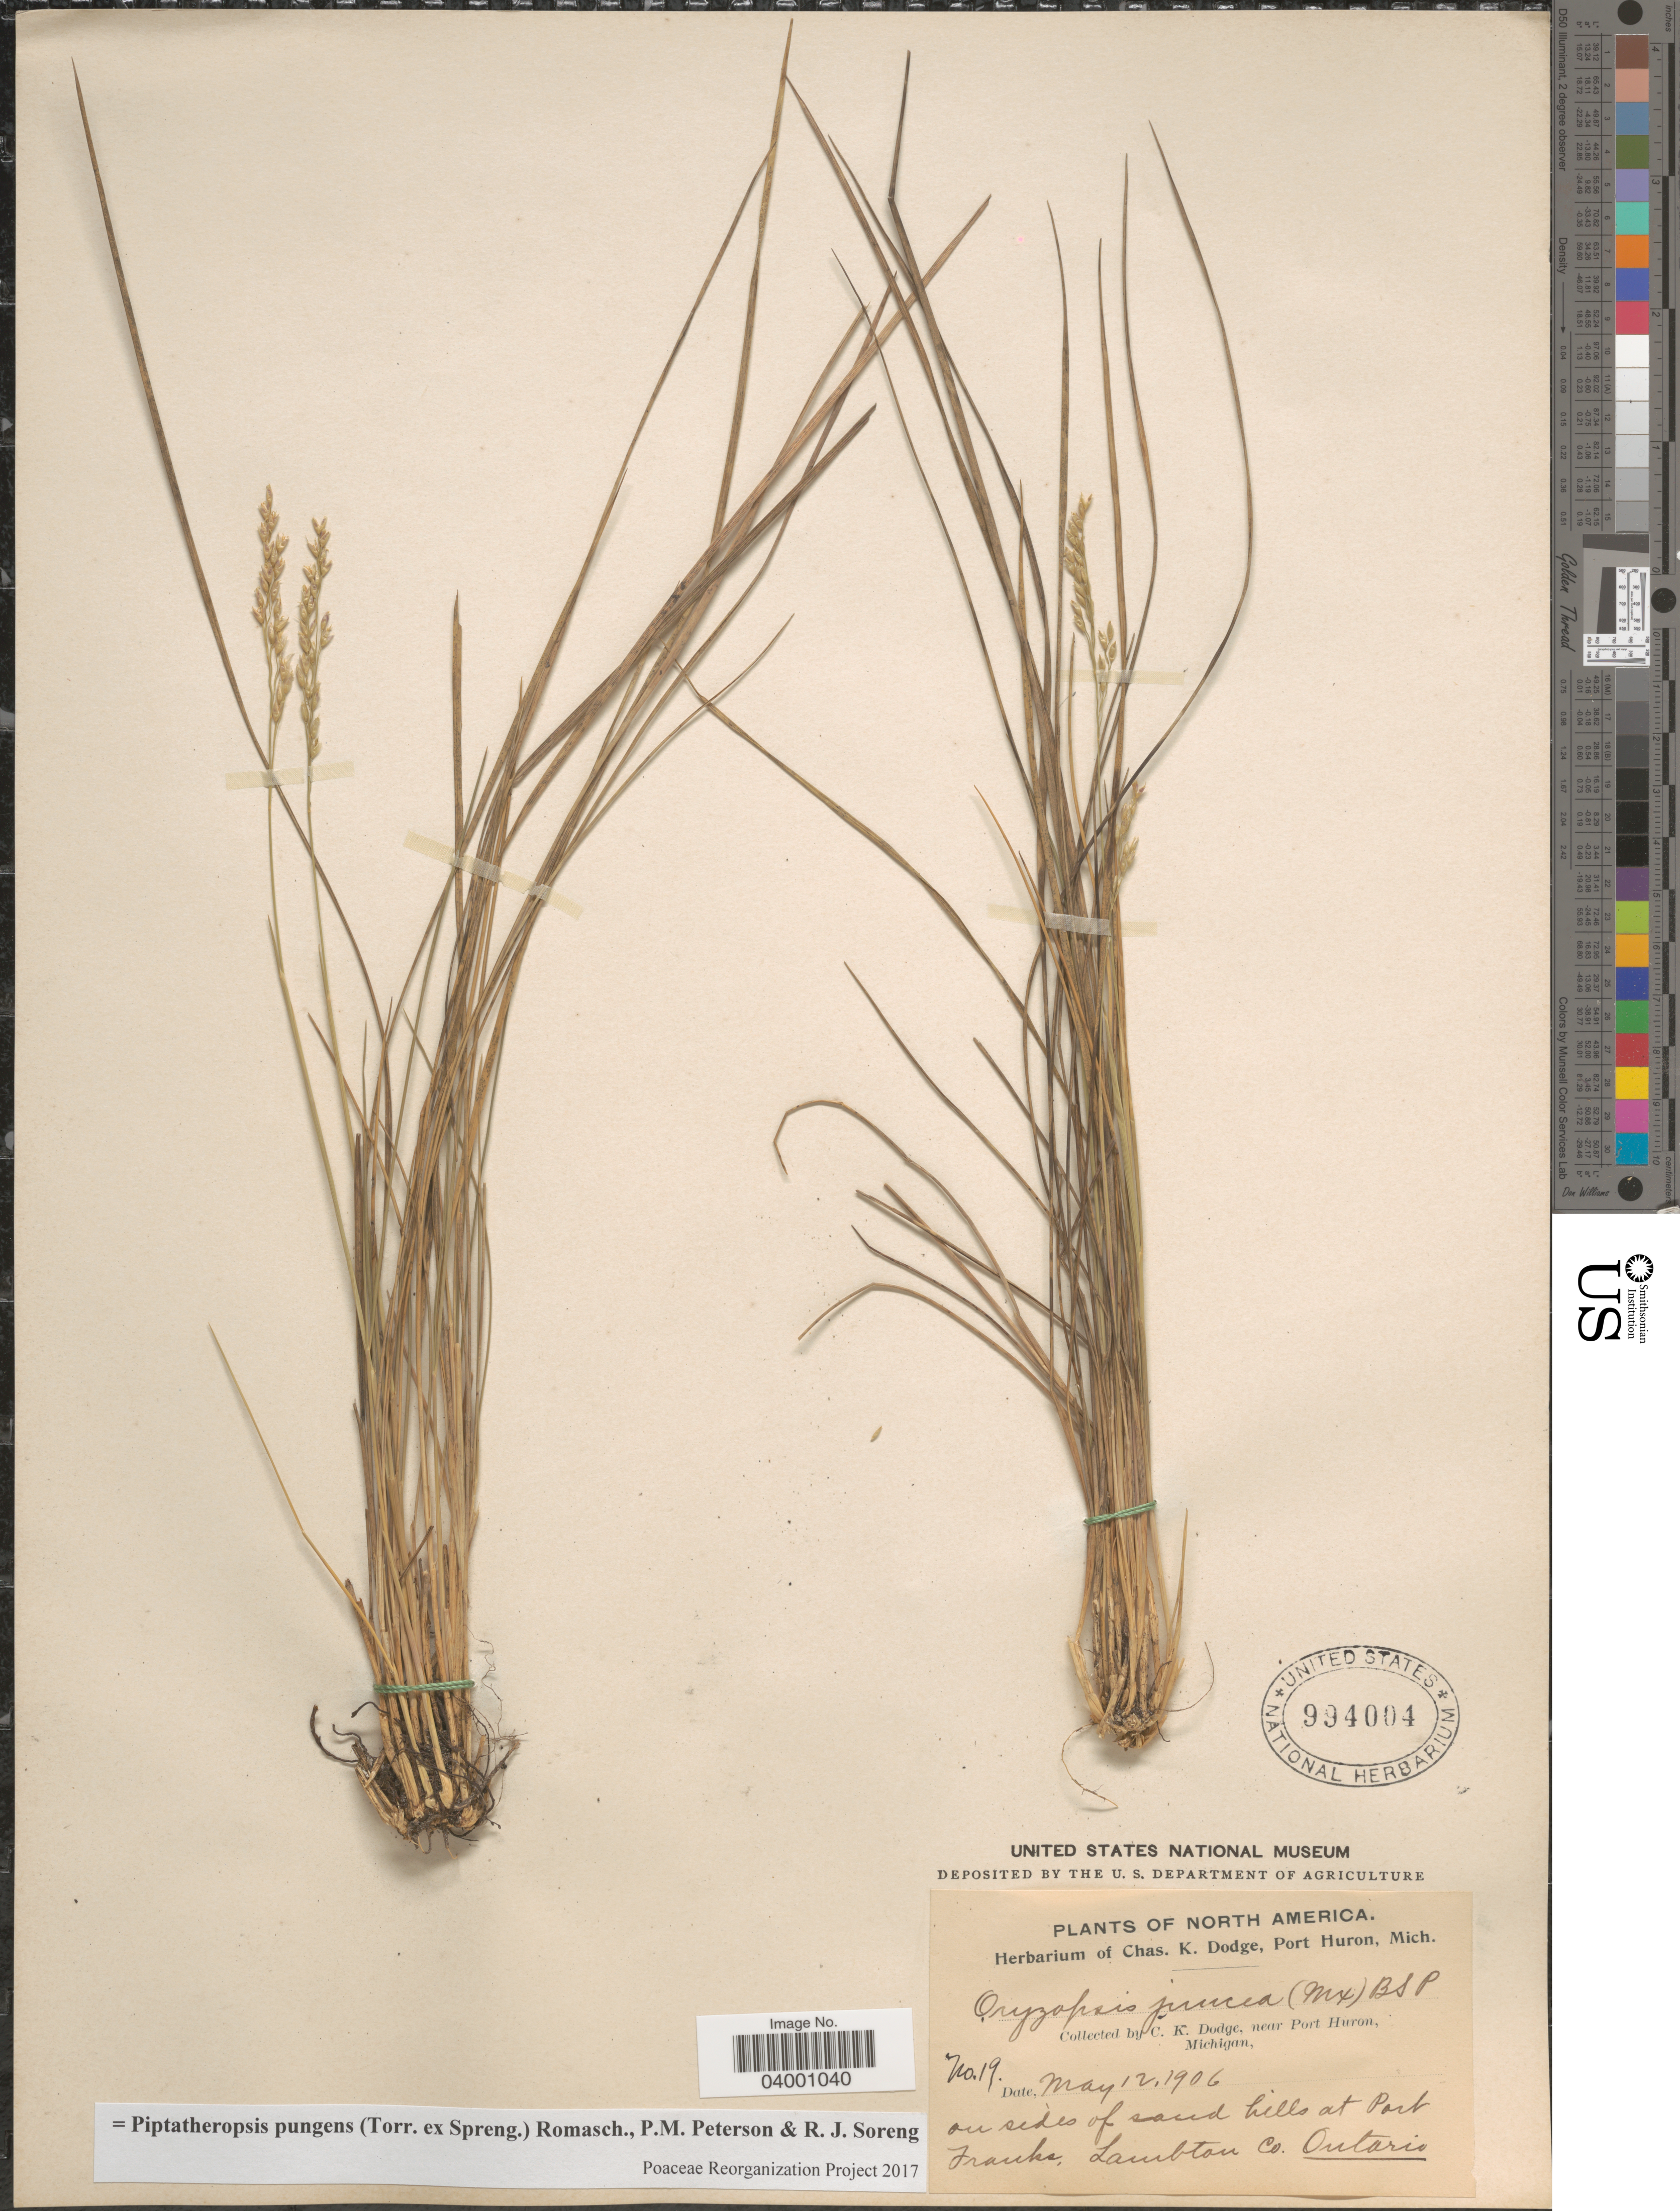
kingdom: Plantae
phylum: Tracheophyta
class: Liliopsida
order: Poales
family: Poaceae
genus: Piptatheropsis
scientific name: Piptatheropsis pungens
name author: (Torr. ex Spreng.) Romasch. et al.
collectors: C. K. Dodge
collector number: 19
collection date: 1906-05-12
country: Canada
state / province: Ontario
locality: On sides of sand hills at Port Franks, Lambton Co.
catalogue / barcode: US 994004